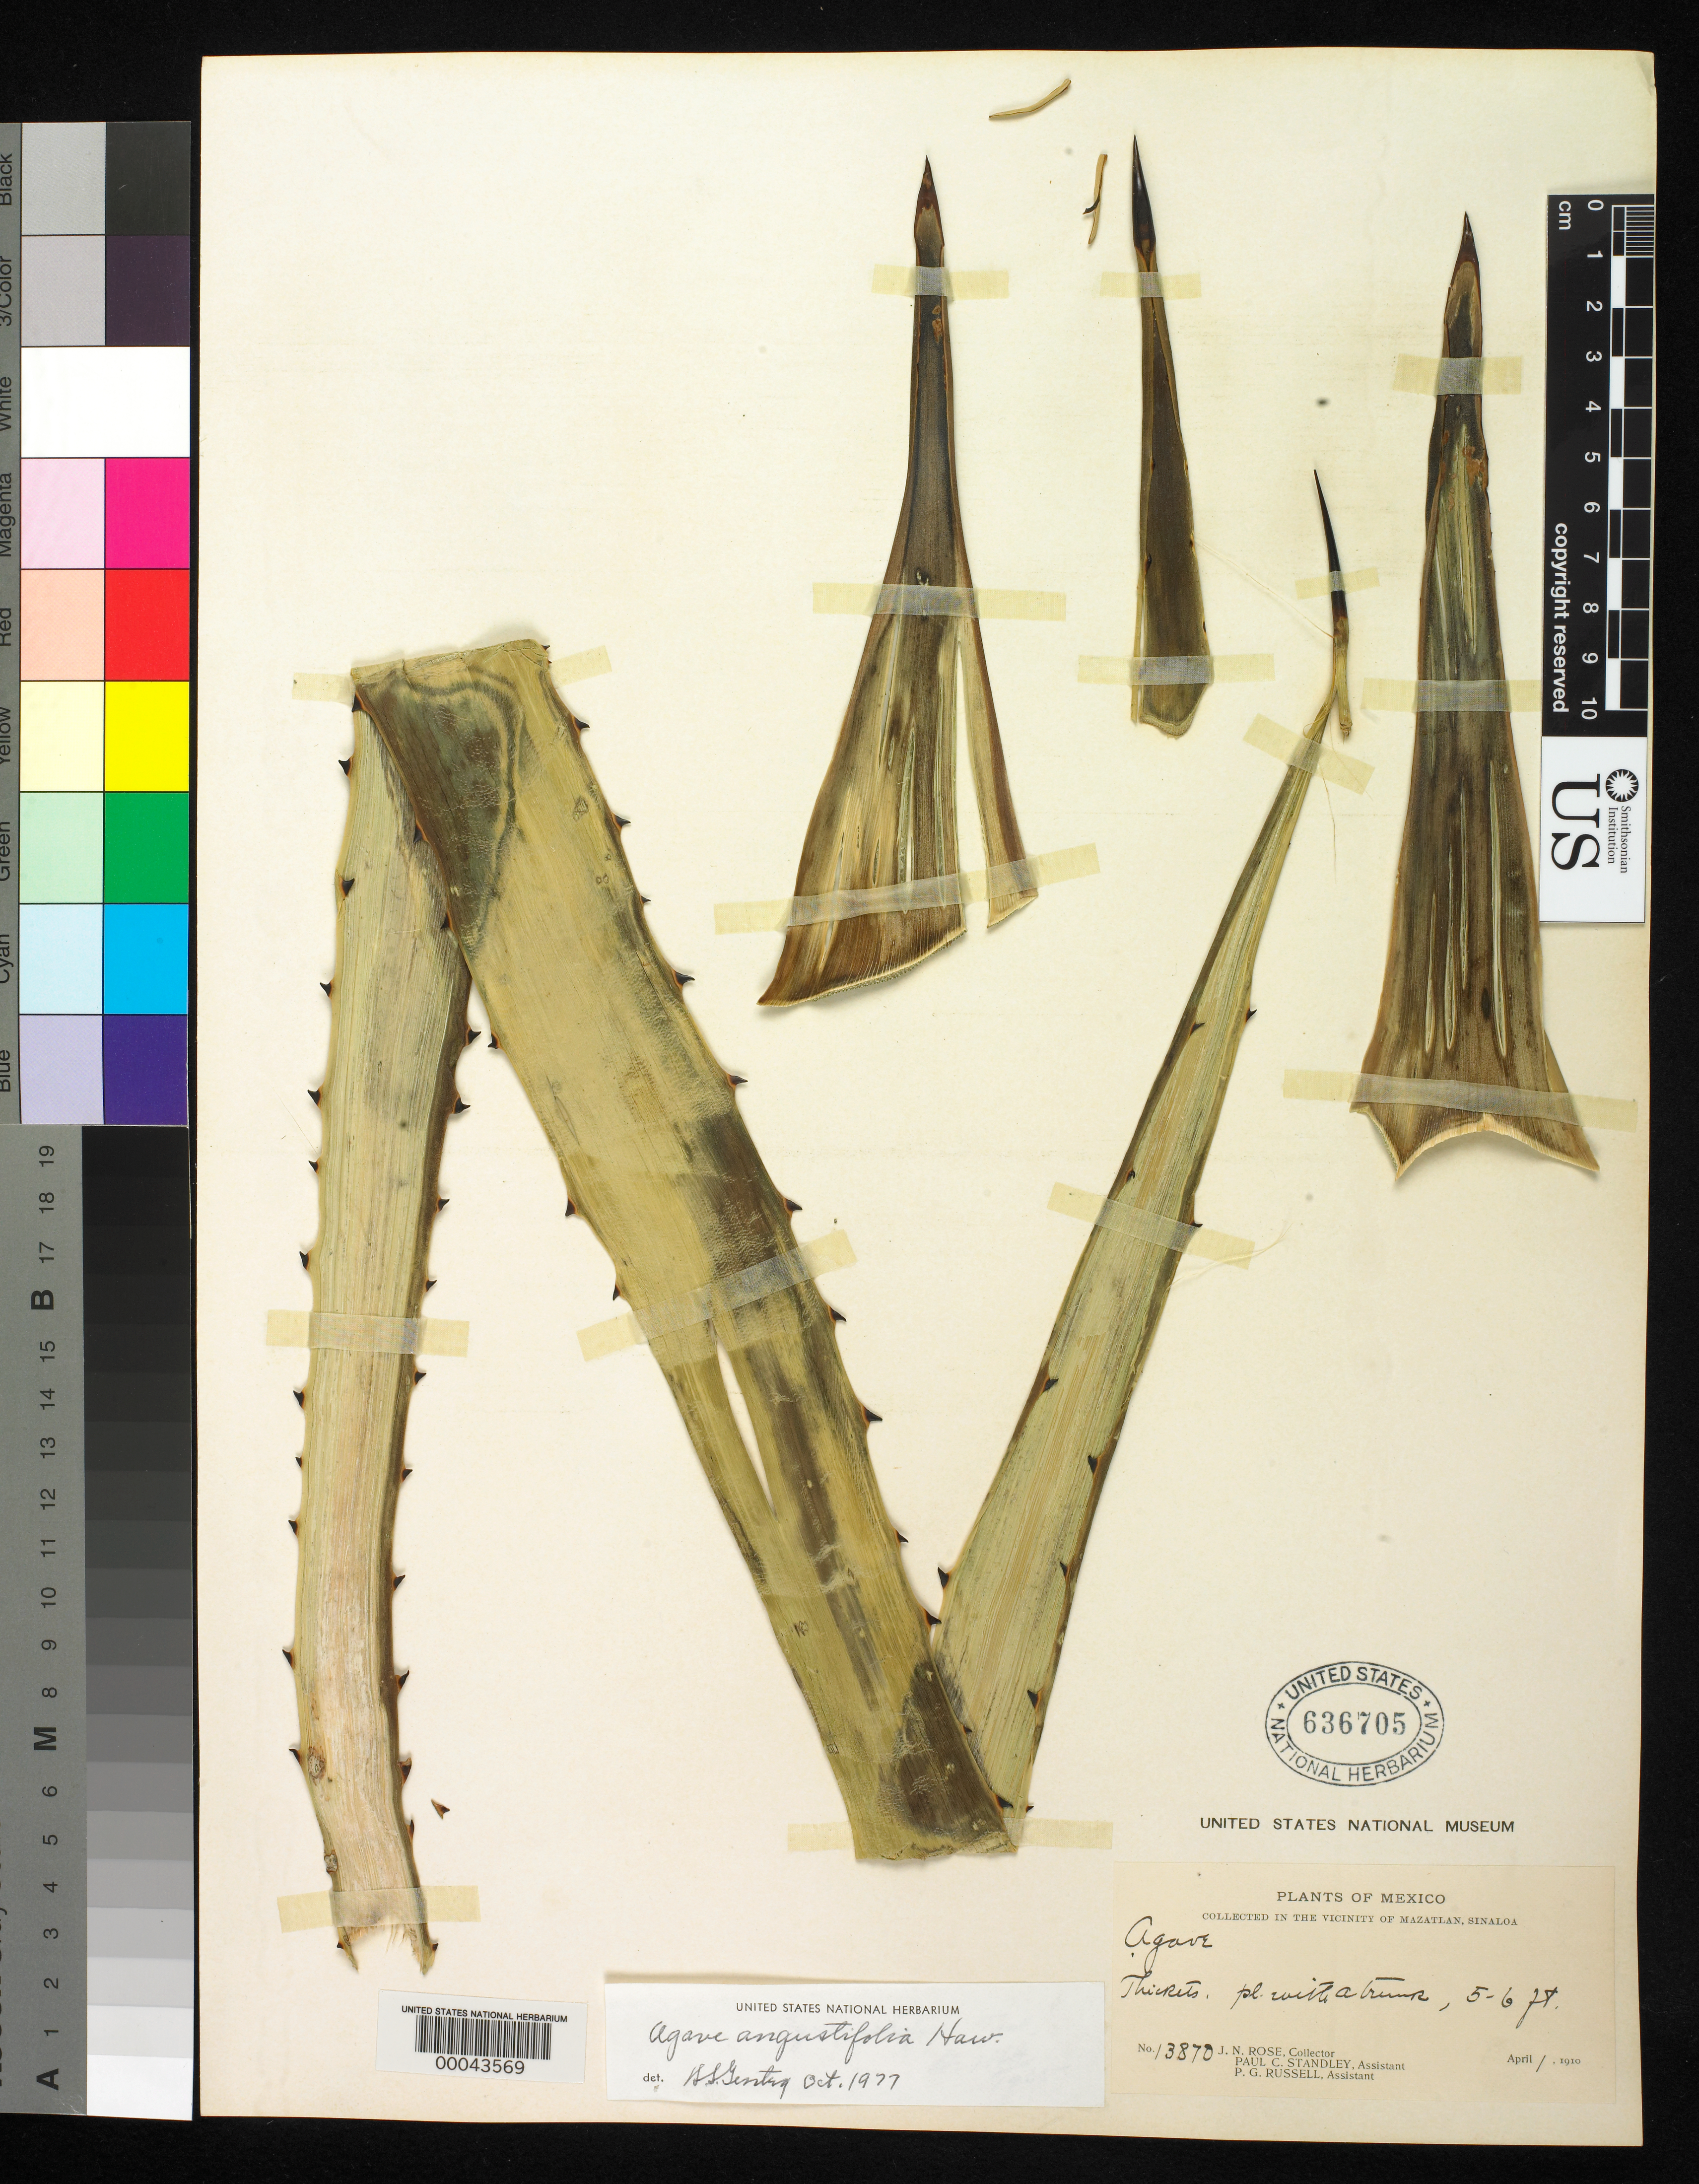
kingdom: Plantae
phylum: Tracheophyta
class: Liliopsida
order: Asparagales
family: Asparagaceae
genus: Agave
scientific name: Agave angustifolia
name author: Haw.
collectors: J. N. Rose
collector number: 13870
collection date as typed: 01 Apr 1910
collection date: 1910-04-01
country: Mexico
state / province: Sinaloa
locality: In the vicinity of Mazatlan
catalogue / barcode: US 636705